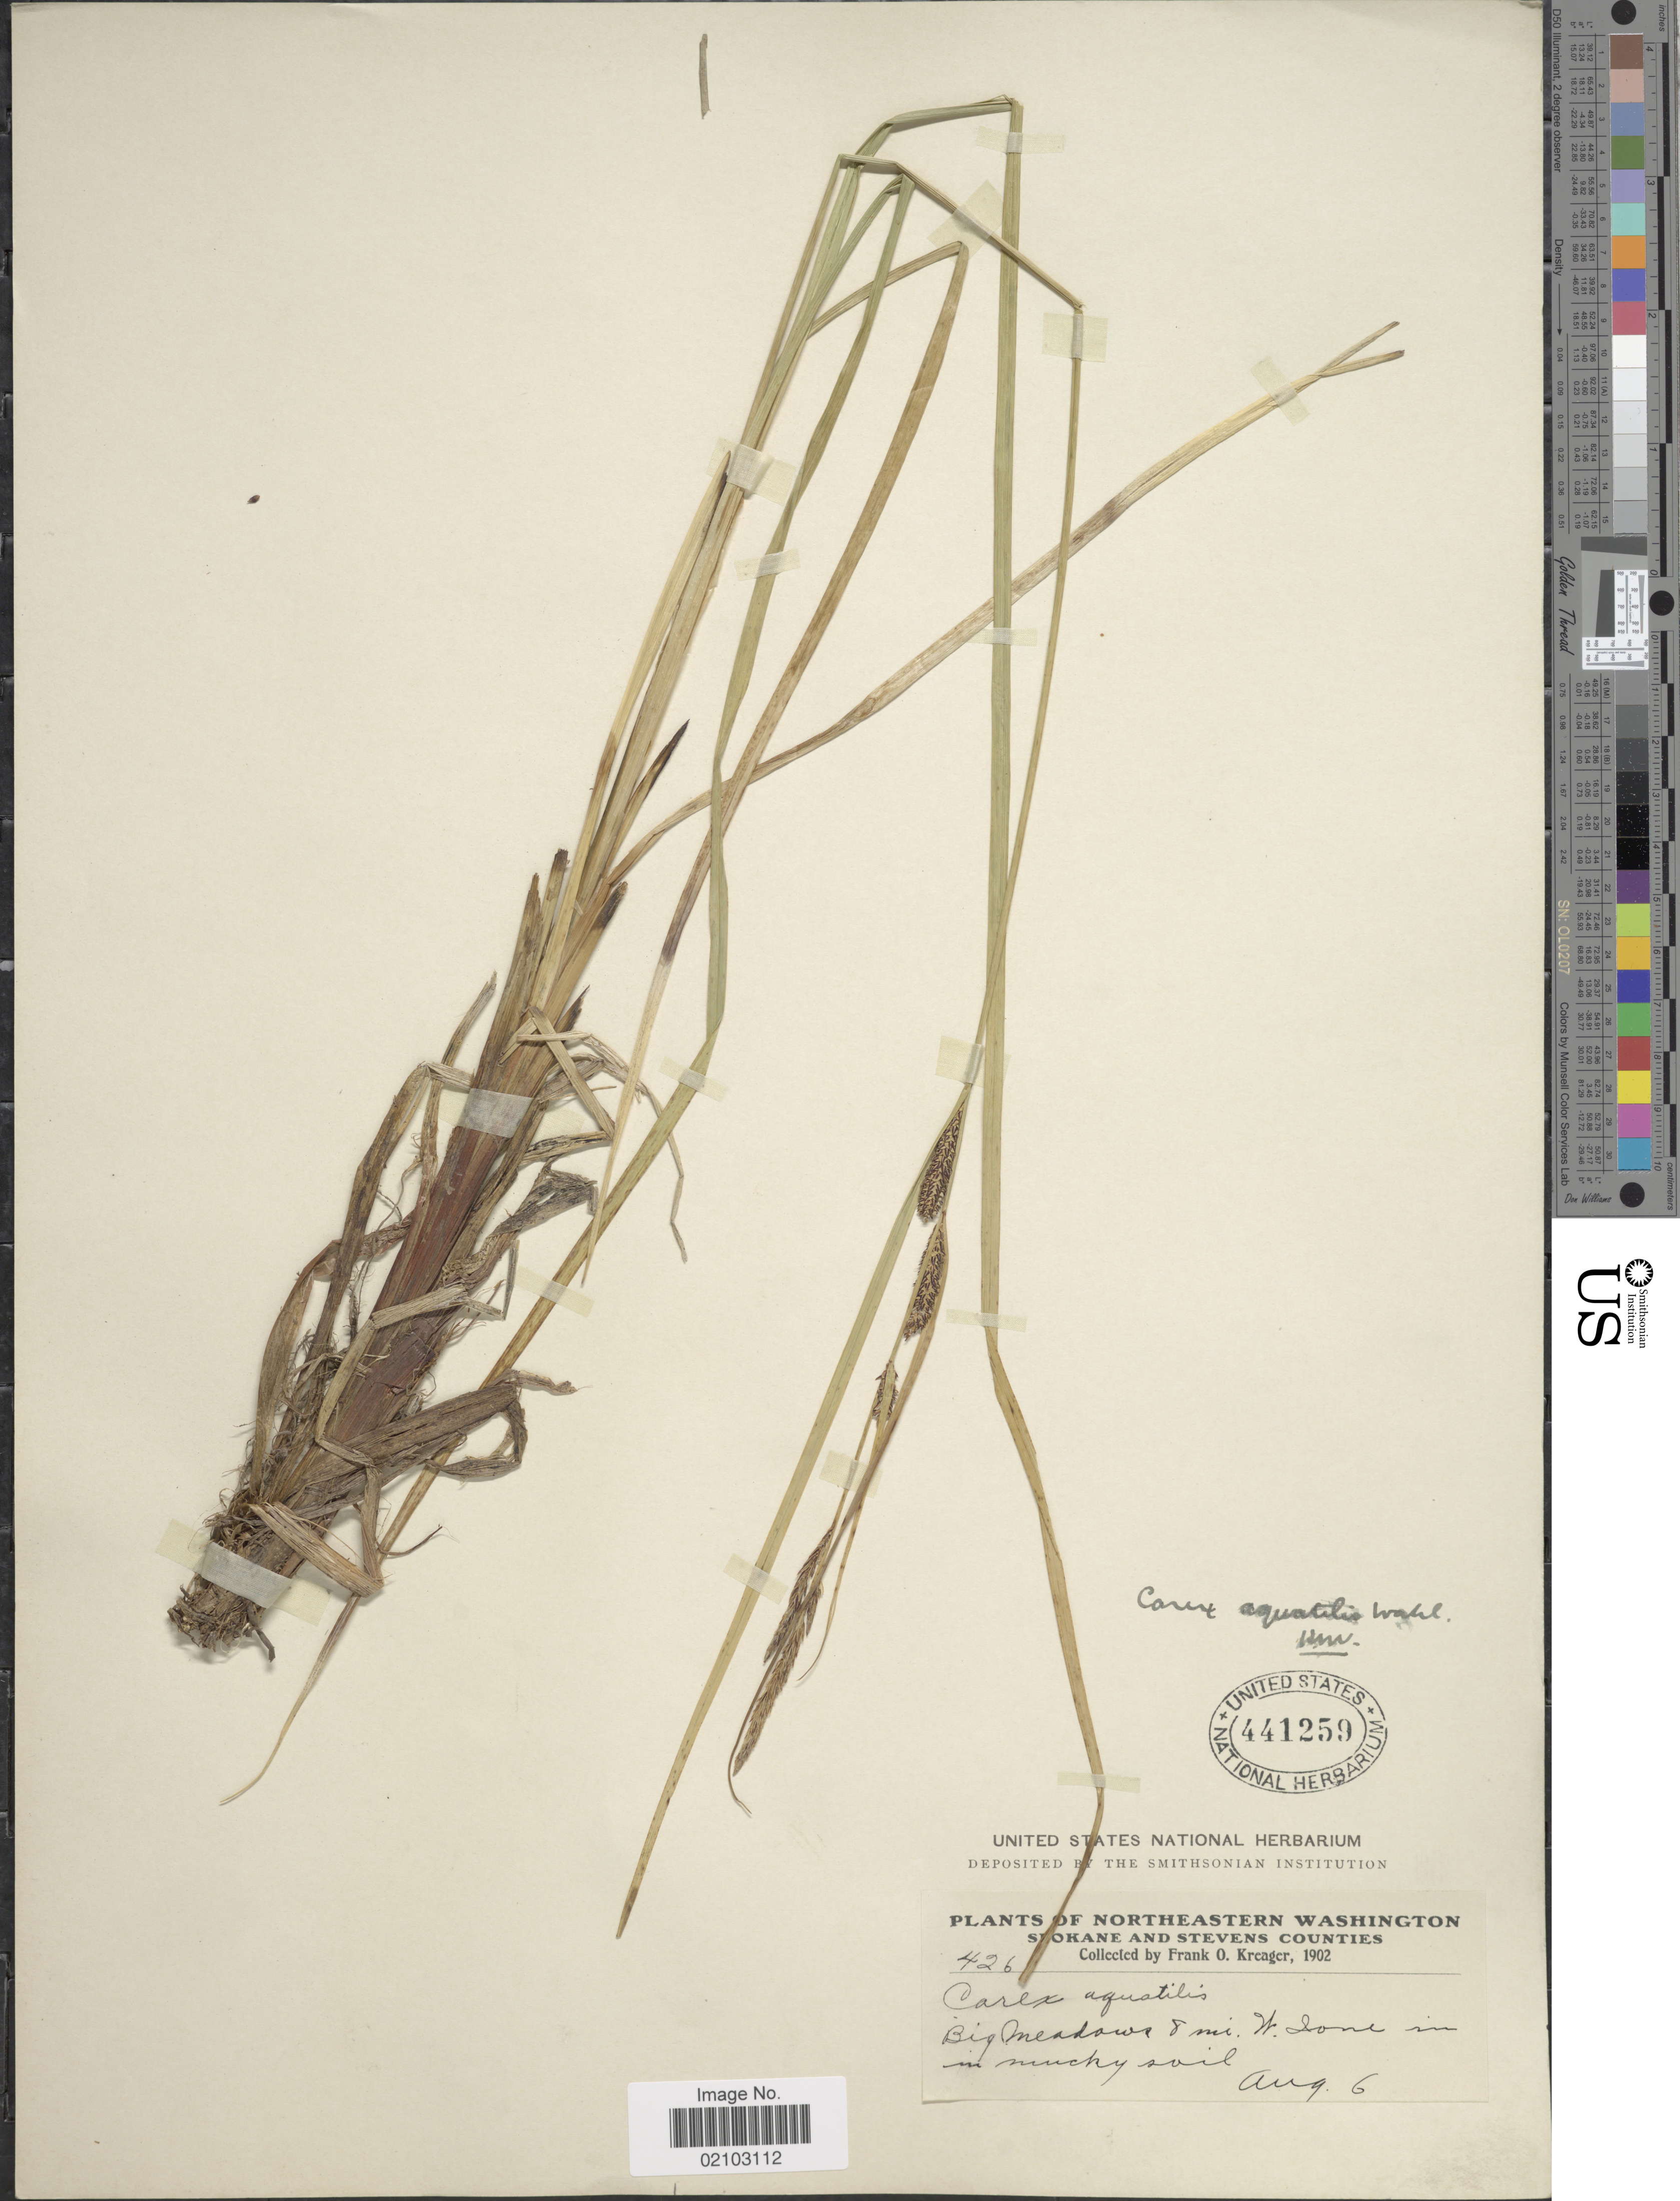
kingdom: Plantae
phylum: Tracheophyta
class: Liliopsida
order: Poales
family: Cyperaceae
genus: Carex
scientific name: Carex aquatilis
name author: Wahlenb.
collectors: F. Kreager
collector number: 426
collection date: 1902-08-06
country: United States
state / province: Washington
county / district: Spokane / Stevens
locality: Northeastern Washington, Spokane and Stevens Counties, Big meadows 8 mi. S. Ione in mucky soil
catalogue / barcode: US 441259